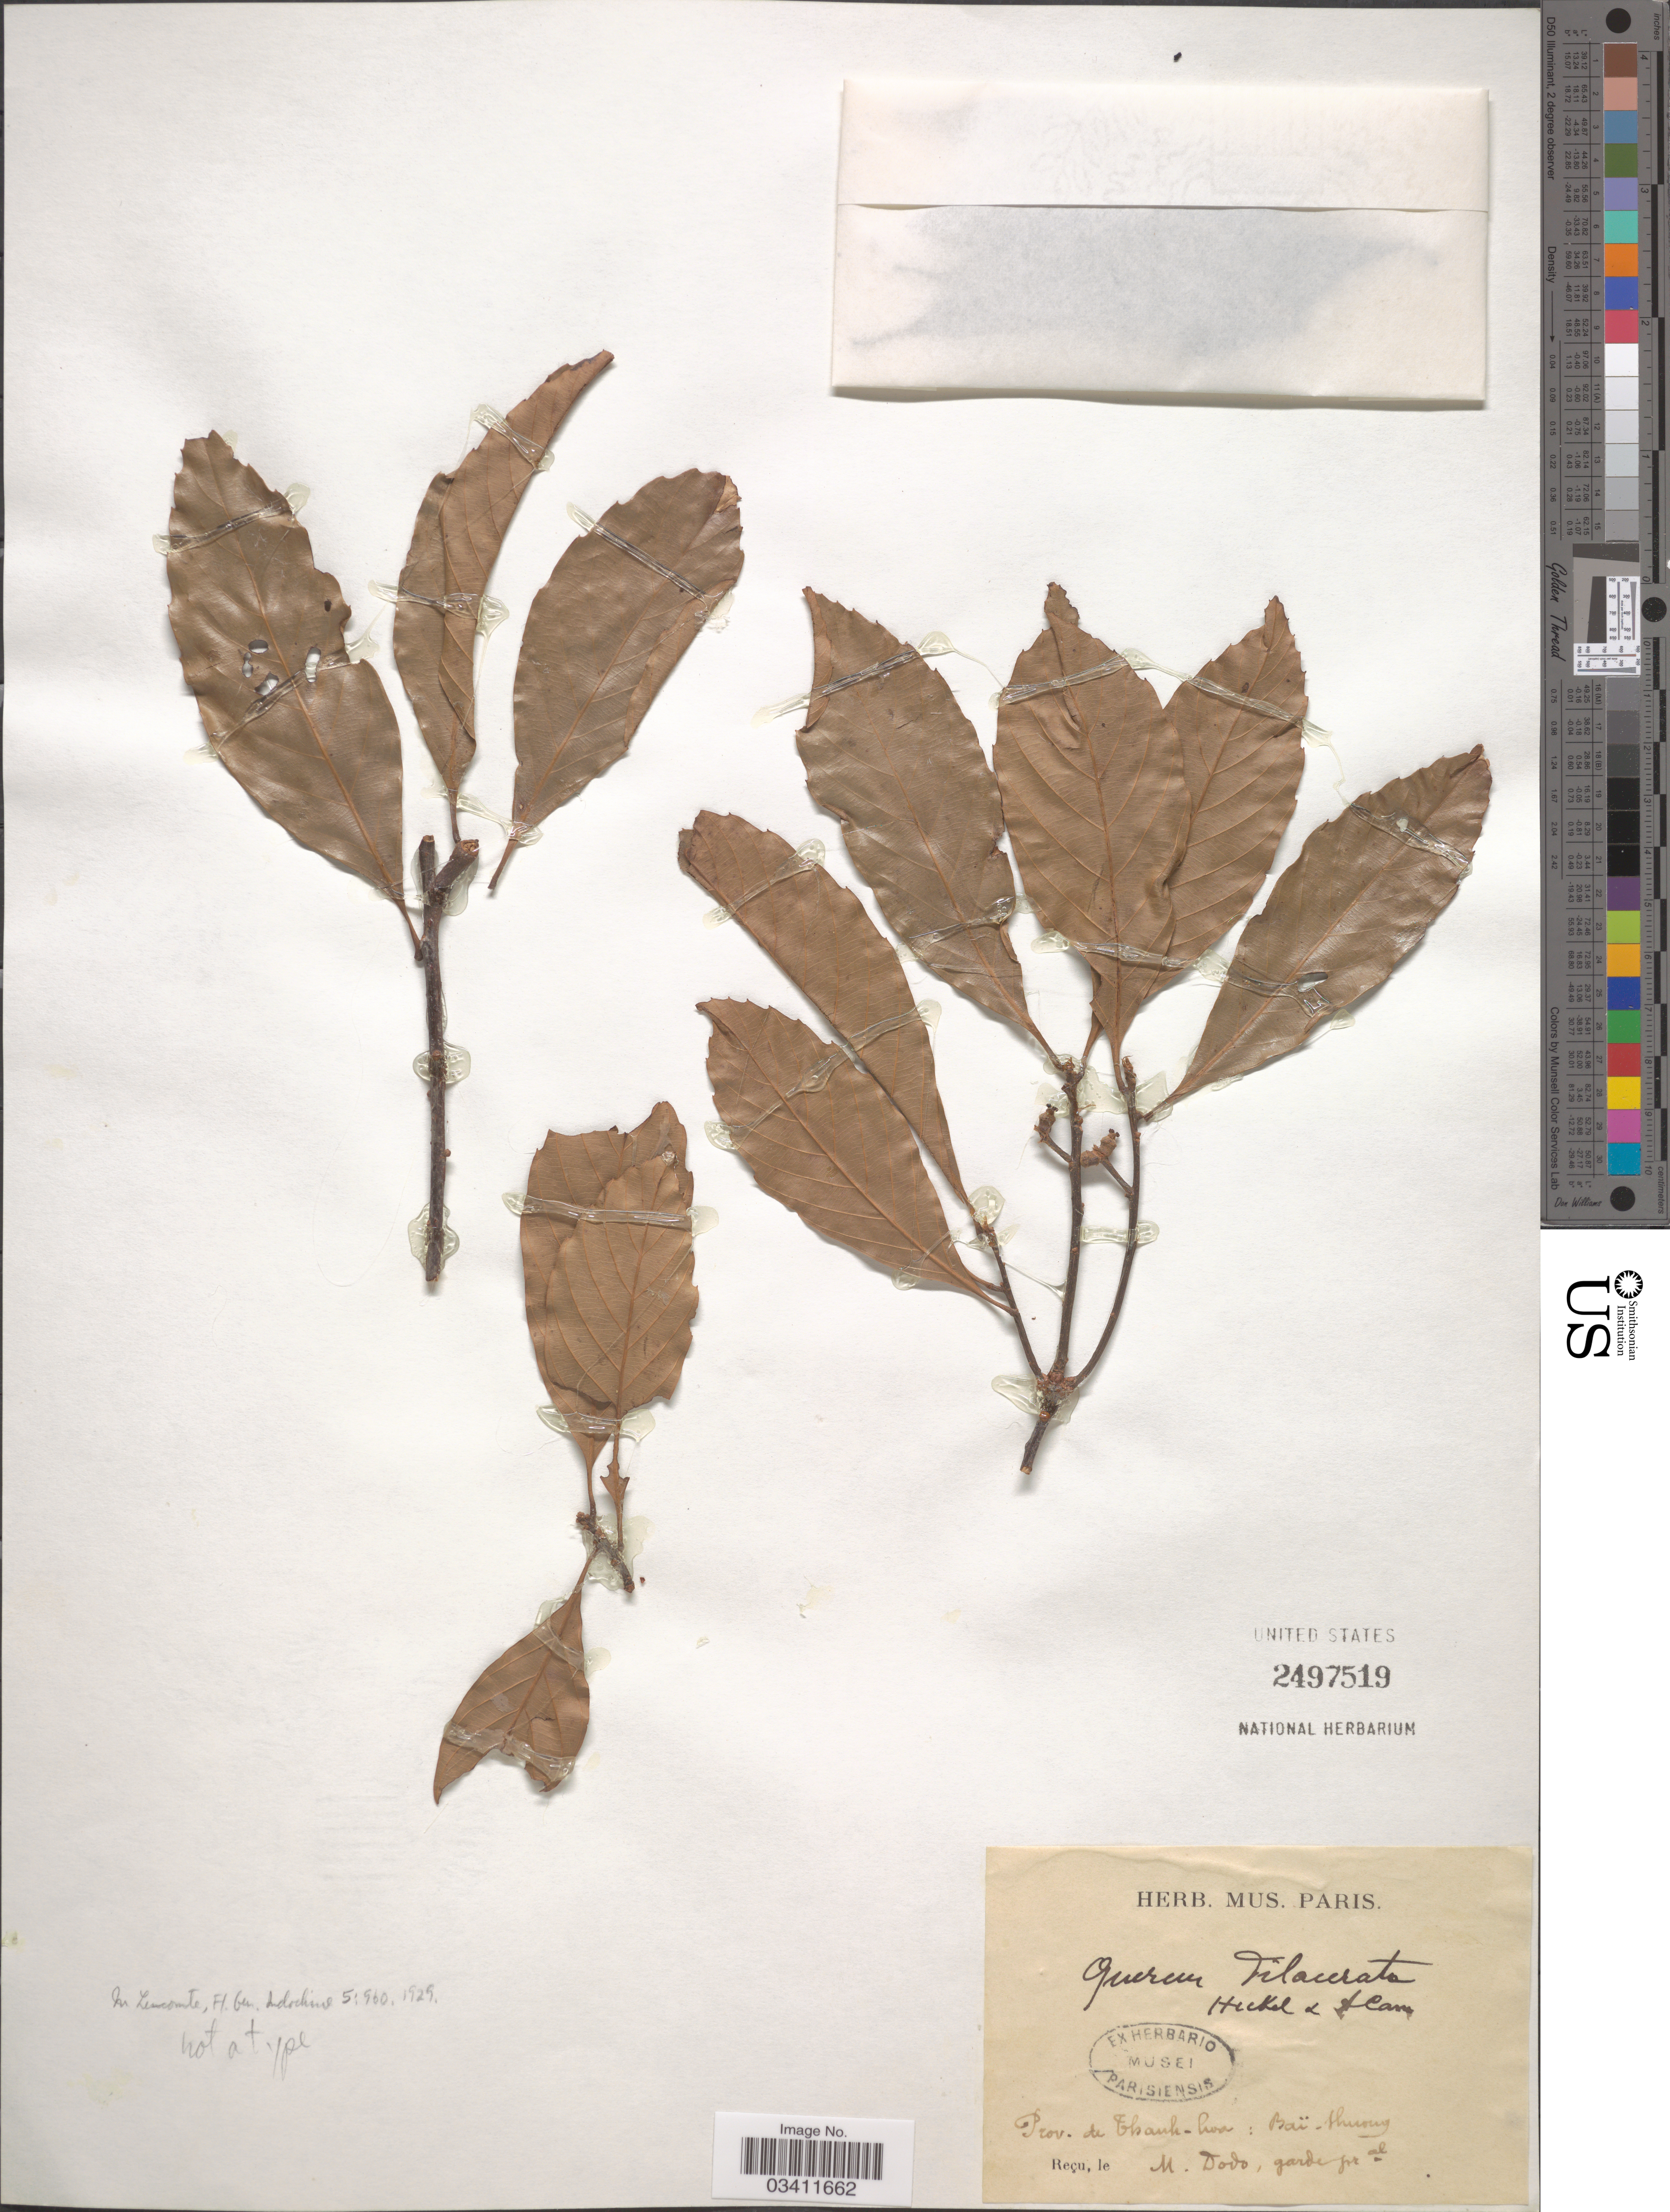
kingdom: Plantae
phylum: Tracheophyta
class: Magnoliopsida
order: Fagales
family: Fagaceae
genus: Quercus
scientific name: Quercus dilacerata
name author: Hickel & A. Camus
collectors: ex herb. Mus. Paris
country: Vietnam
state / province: Thanh Hoa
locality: Prov. de Thanh-hoa: Baï-Thurong [interpreted].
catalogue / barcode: US 2497519